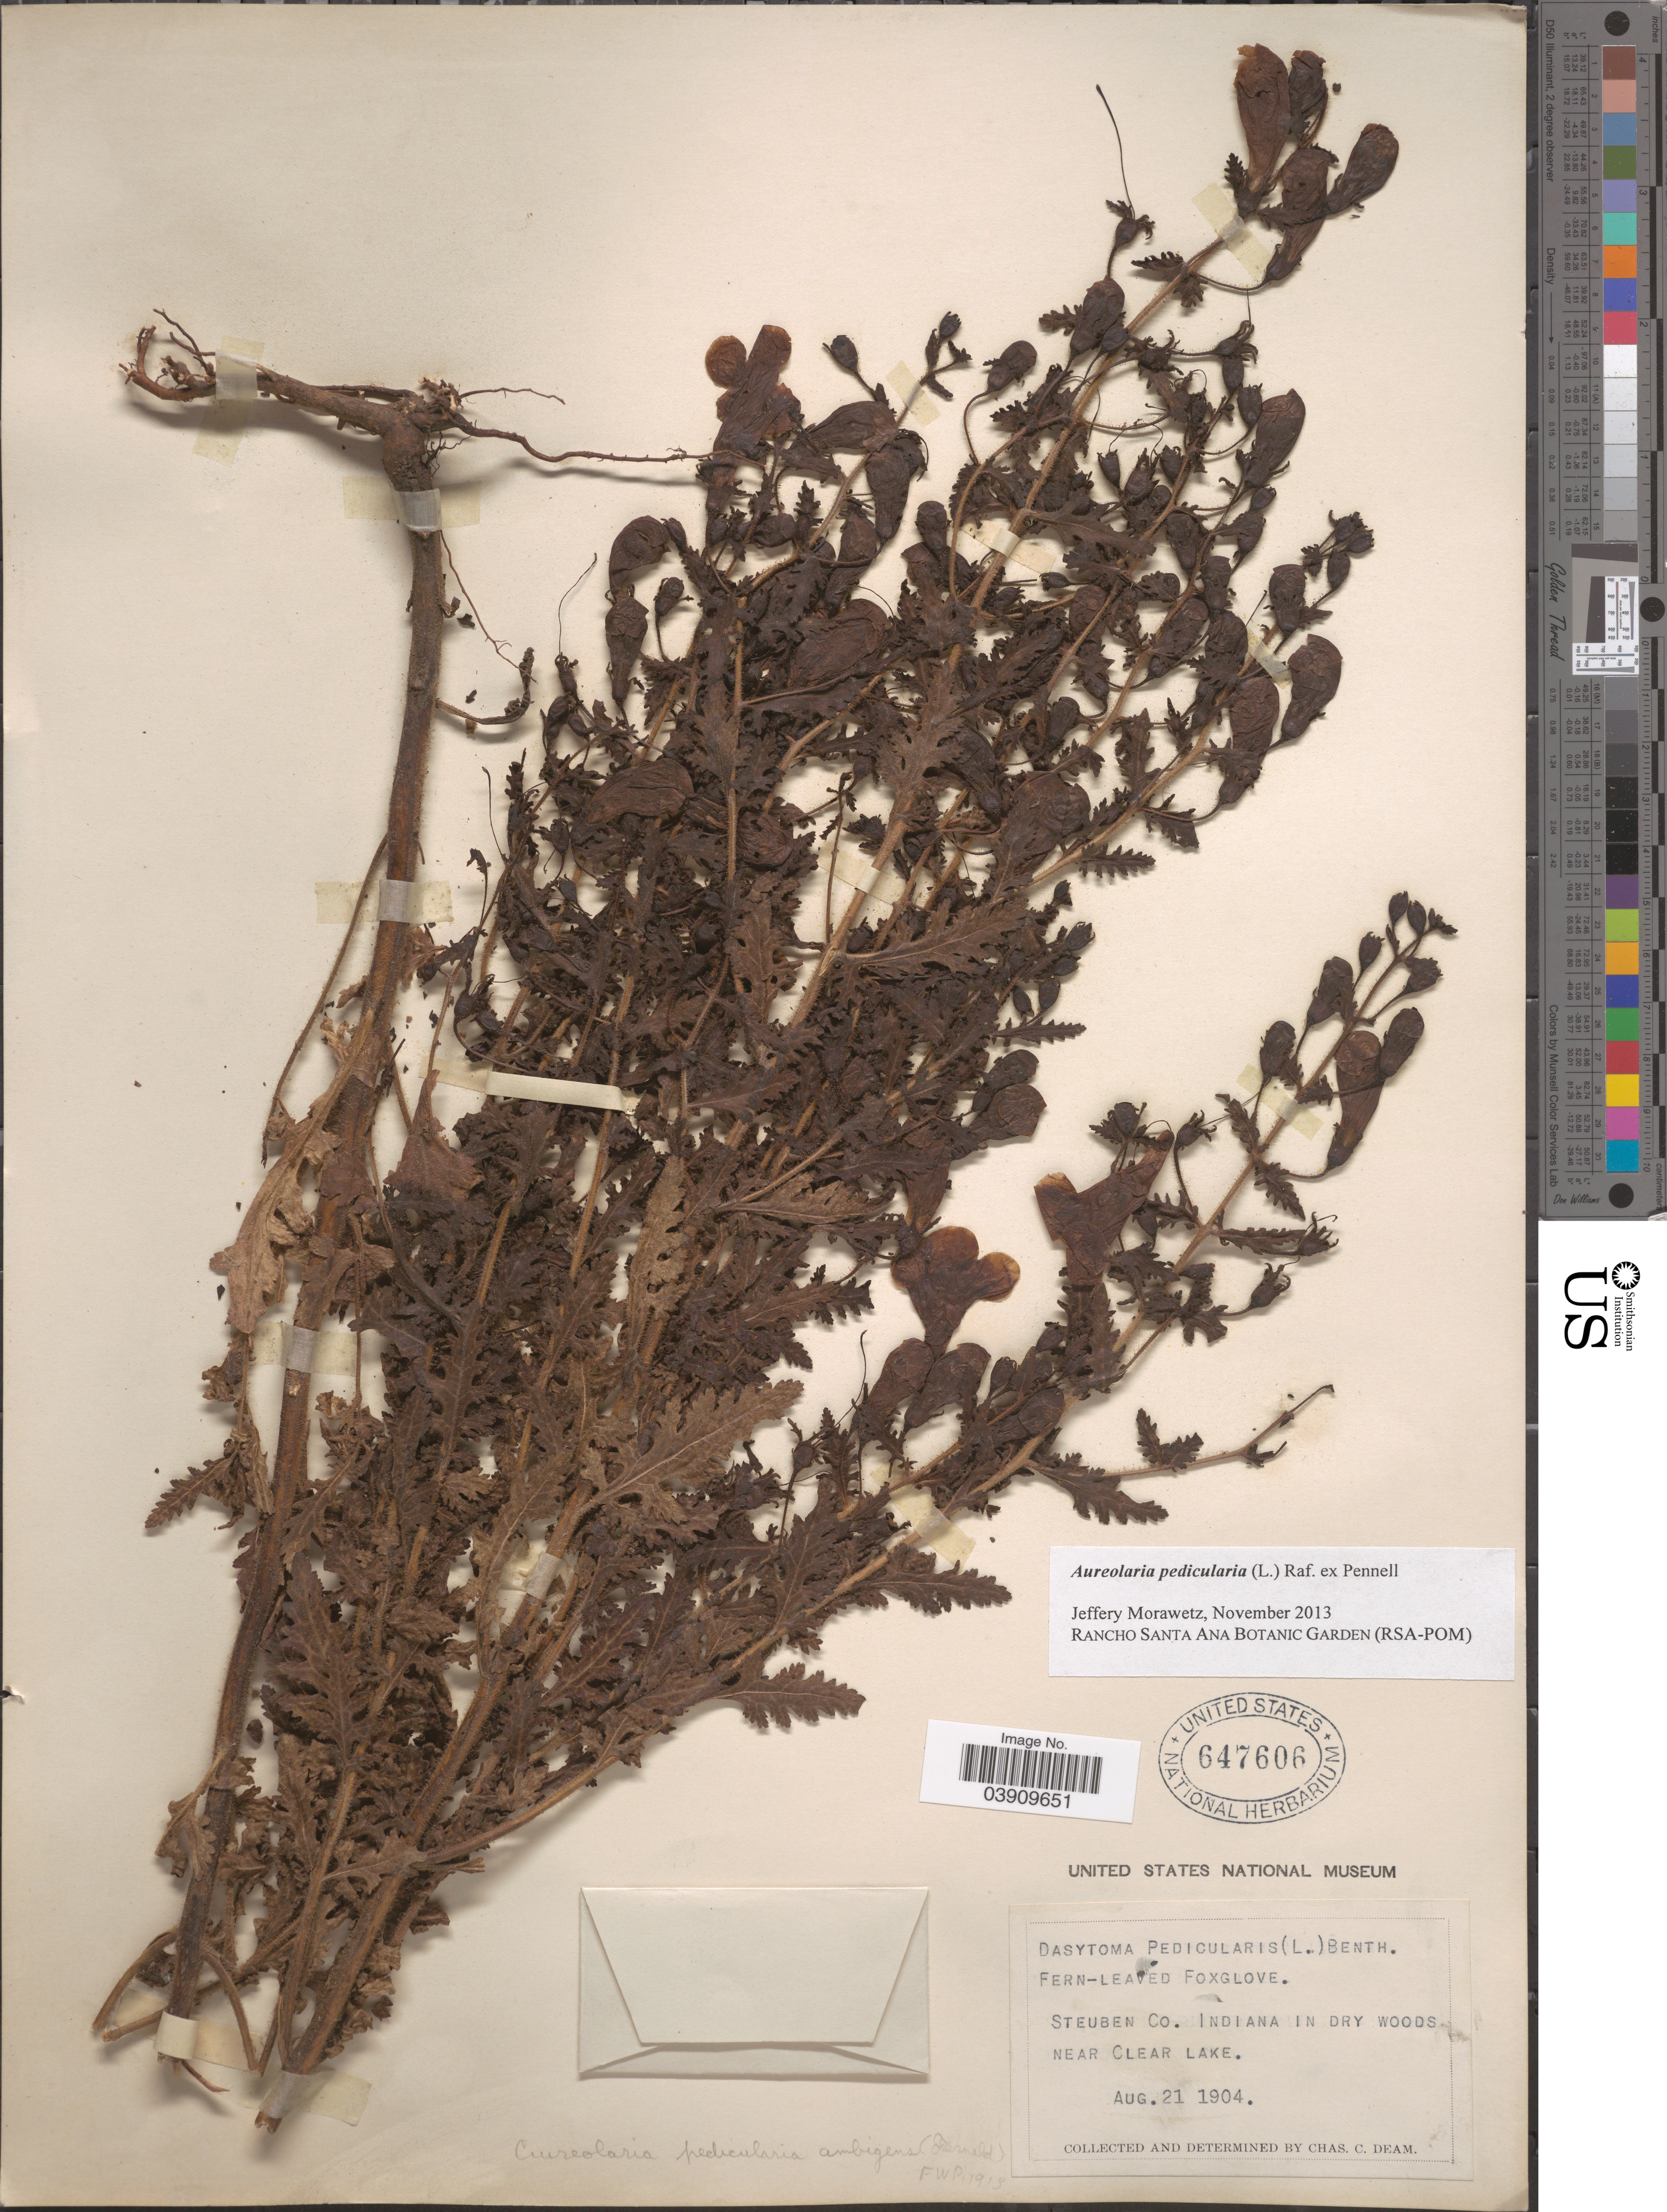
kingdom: Plantae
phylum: Tracheophyta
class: Magnoliopsida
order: Lamiales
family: Orobanchaceae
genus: Aureolaria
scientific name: Aureolaria pedicularia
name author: (L.) Raf. ex Farw.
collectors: C. C. Deam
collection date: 1904-08-21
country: United States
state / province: Indiana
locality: Steuben Co. near Clear Lake.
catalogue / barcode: US 647606